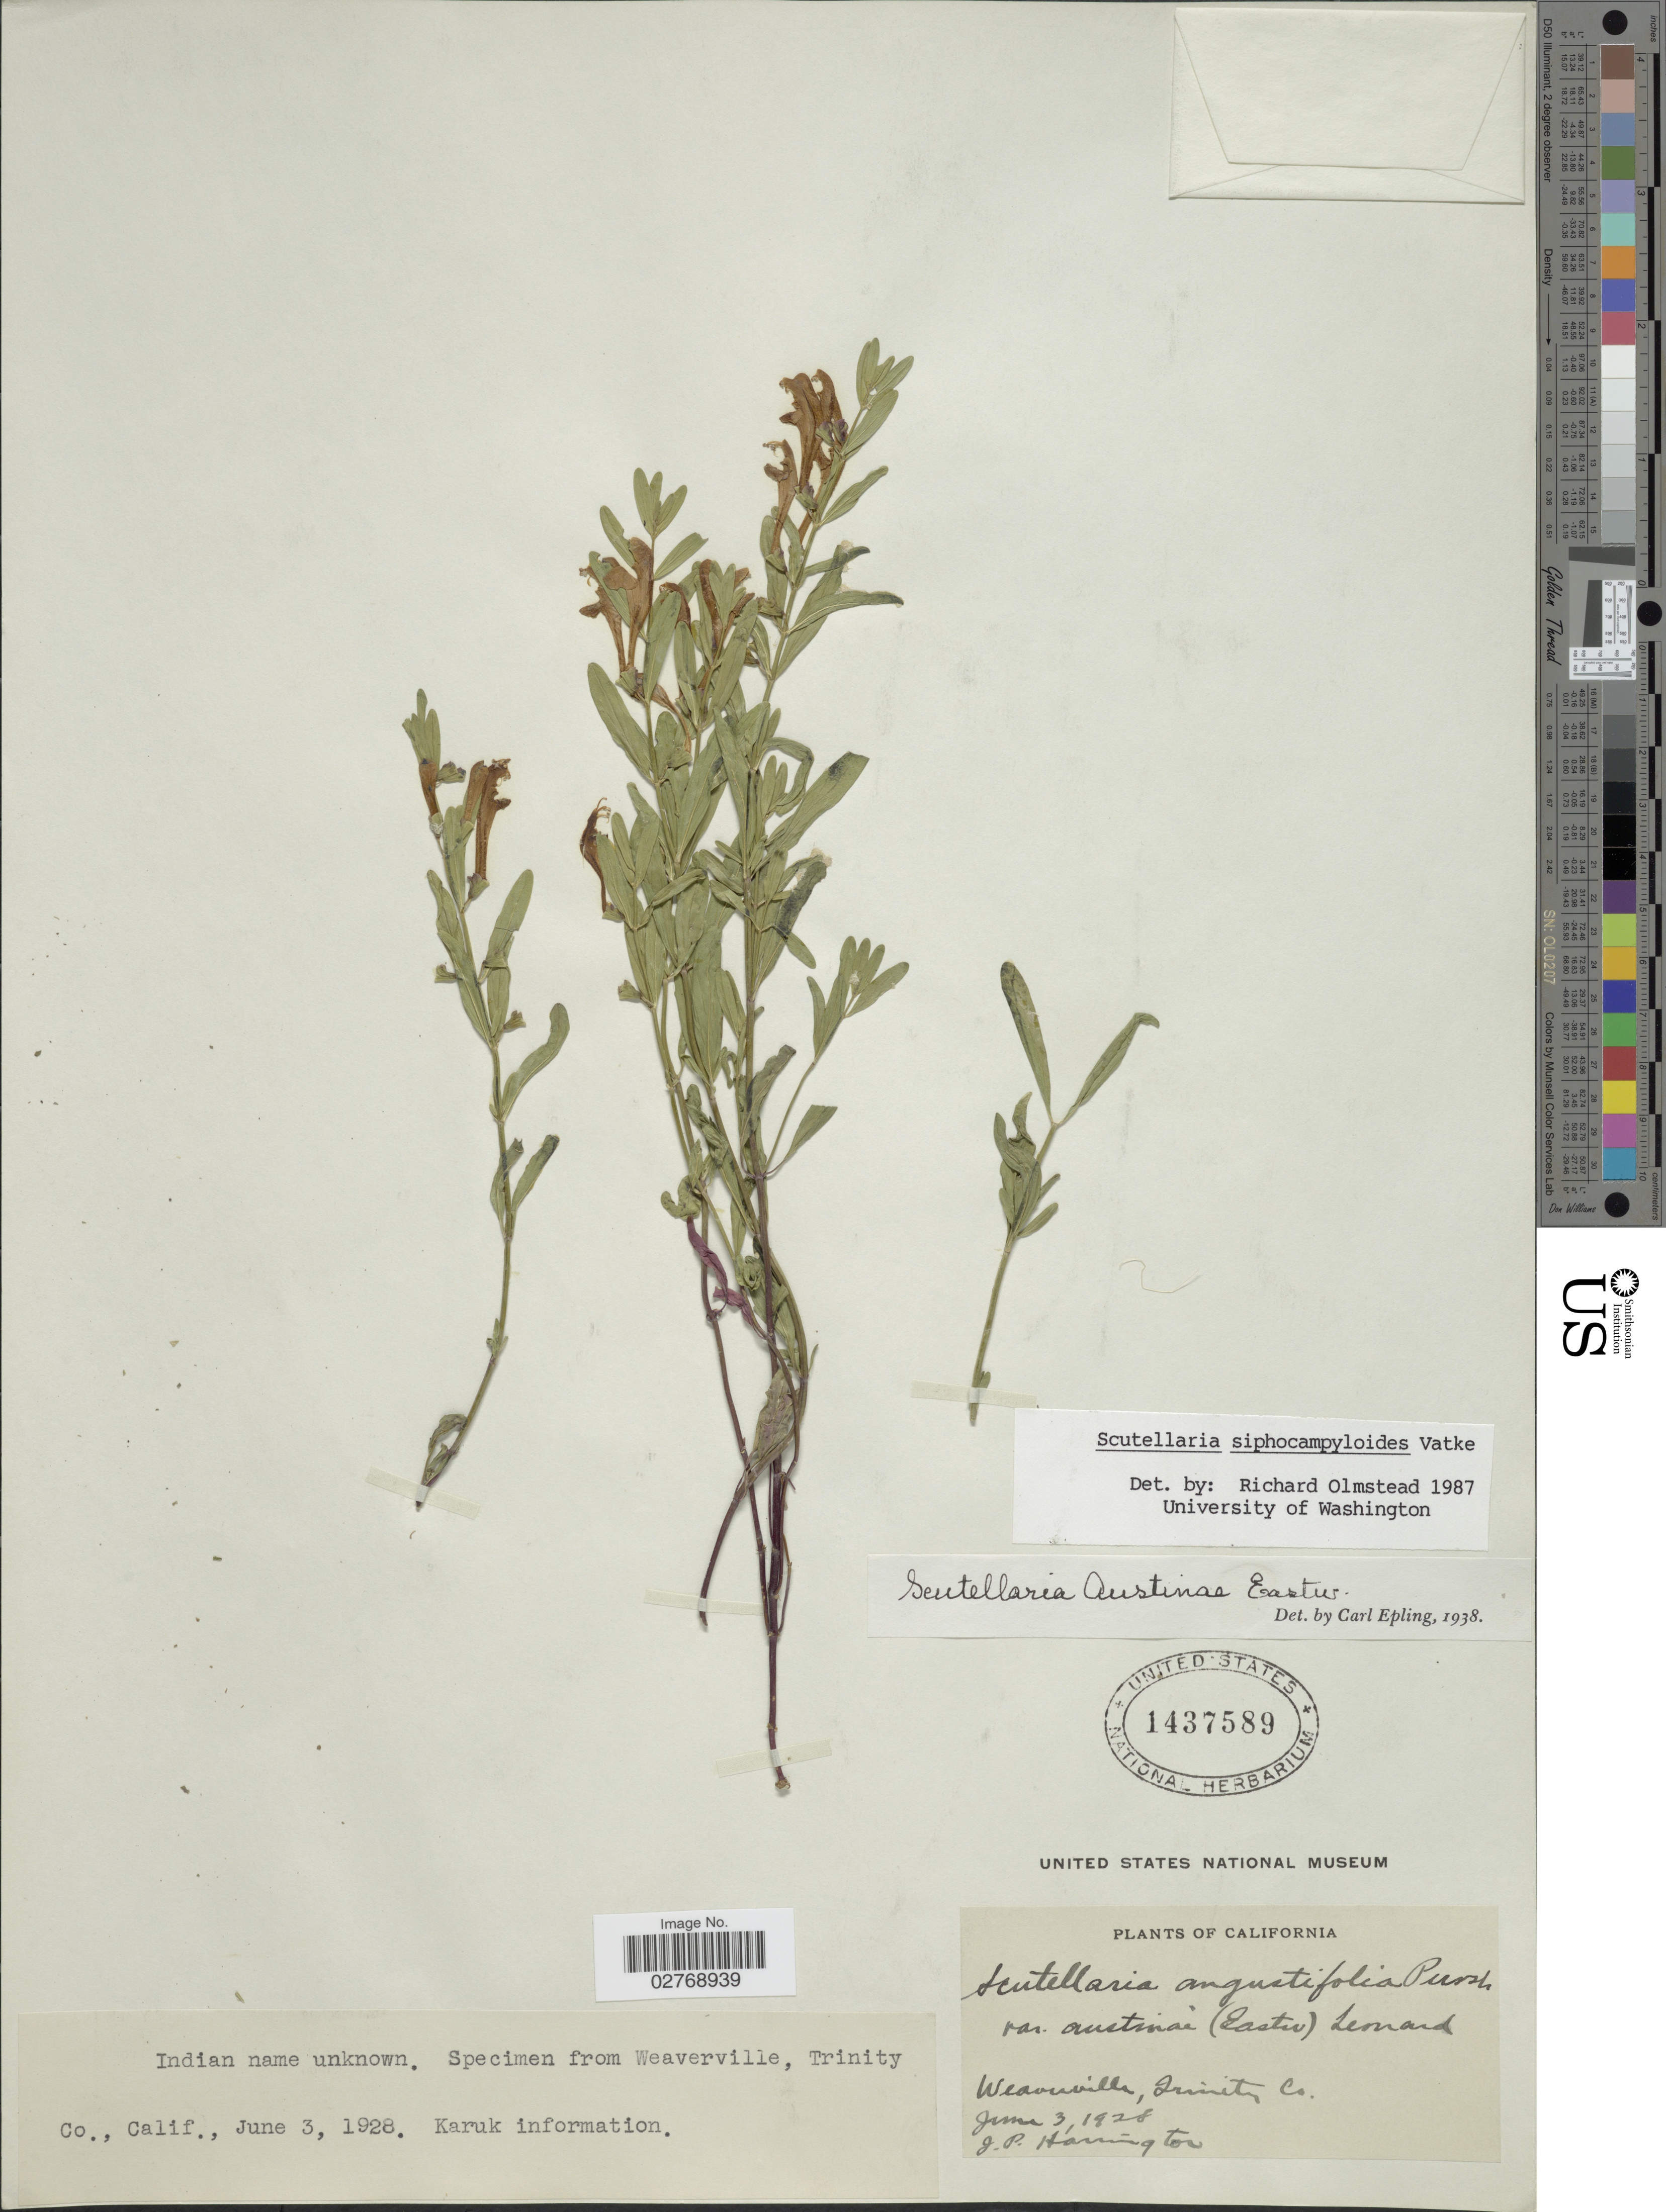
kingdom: Plantae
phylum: Tracheophyta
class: Magnoliopsida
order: Lamiales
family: Lamiaceae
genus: Scutellaria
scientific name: Scutellaria siphocampyloides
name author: Vatke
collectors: J. Harrington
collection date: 1928-06-03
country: United States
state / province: California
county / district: Trinity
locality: Weaverville, Trinity Co.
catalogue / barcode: US 1437589